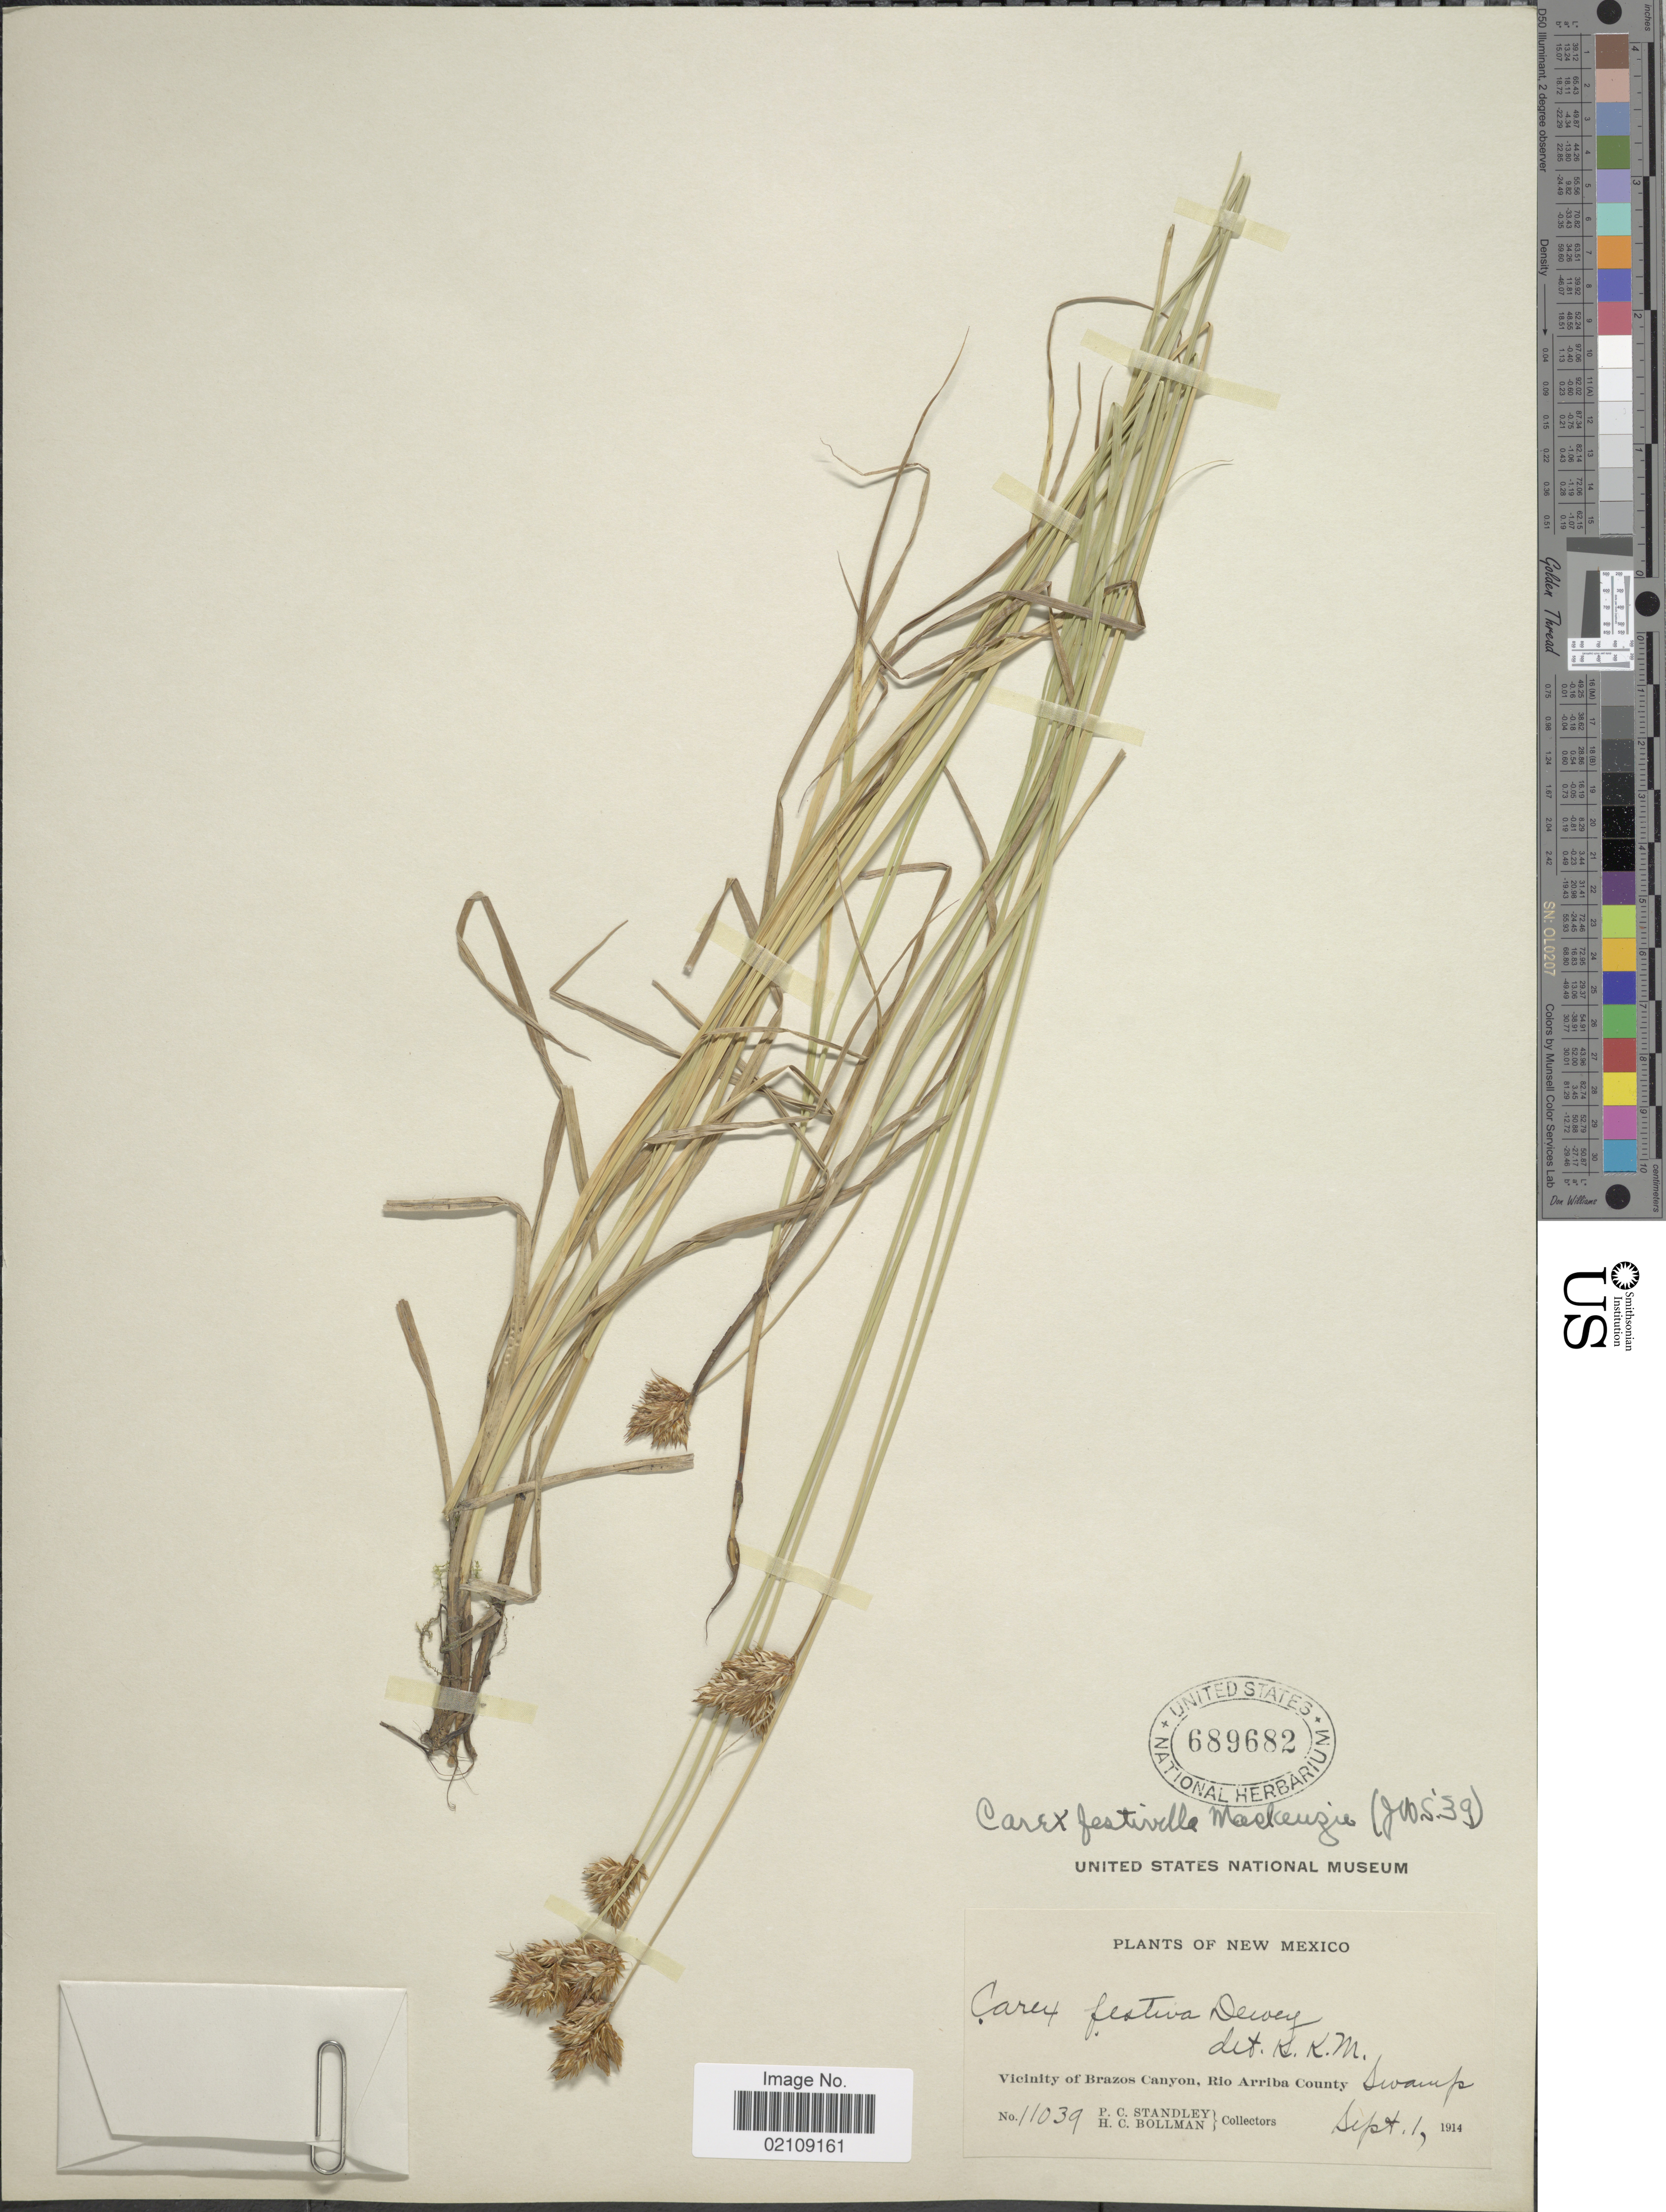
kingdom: Plantae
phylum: Tracheophyta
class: Liliopsida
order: Poales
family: Cyperaceae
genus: Carex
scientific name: Carex microptera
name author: Mack.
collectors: P. C. Standley & H. C. Bollman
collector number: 11039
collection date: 1914-09-01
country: United States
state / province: New Mexico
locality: Vicinity of Brazos Canyon, Rio Arriba County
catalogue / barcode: US 689682